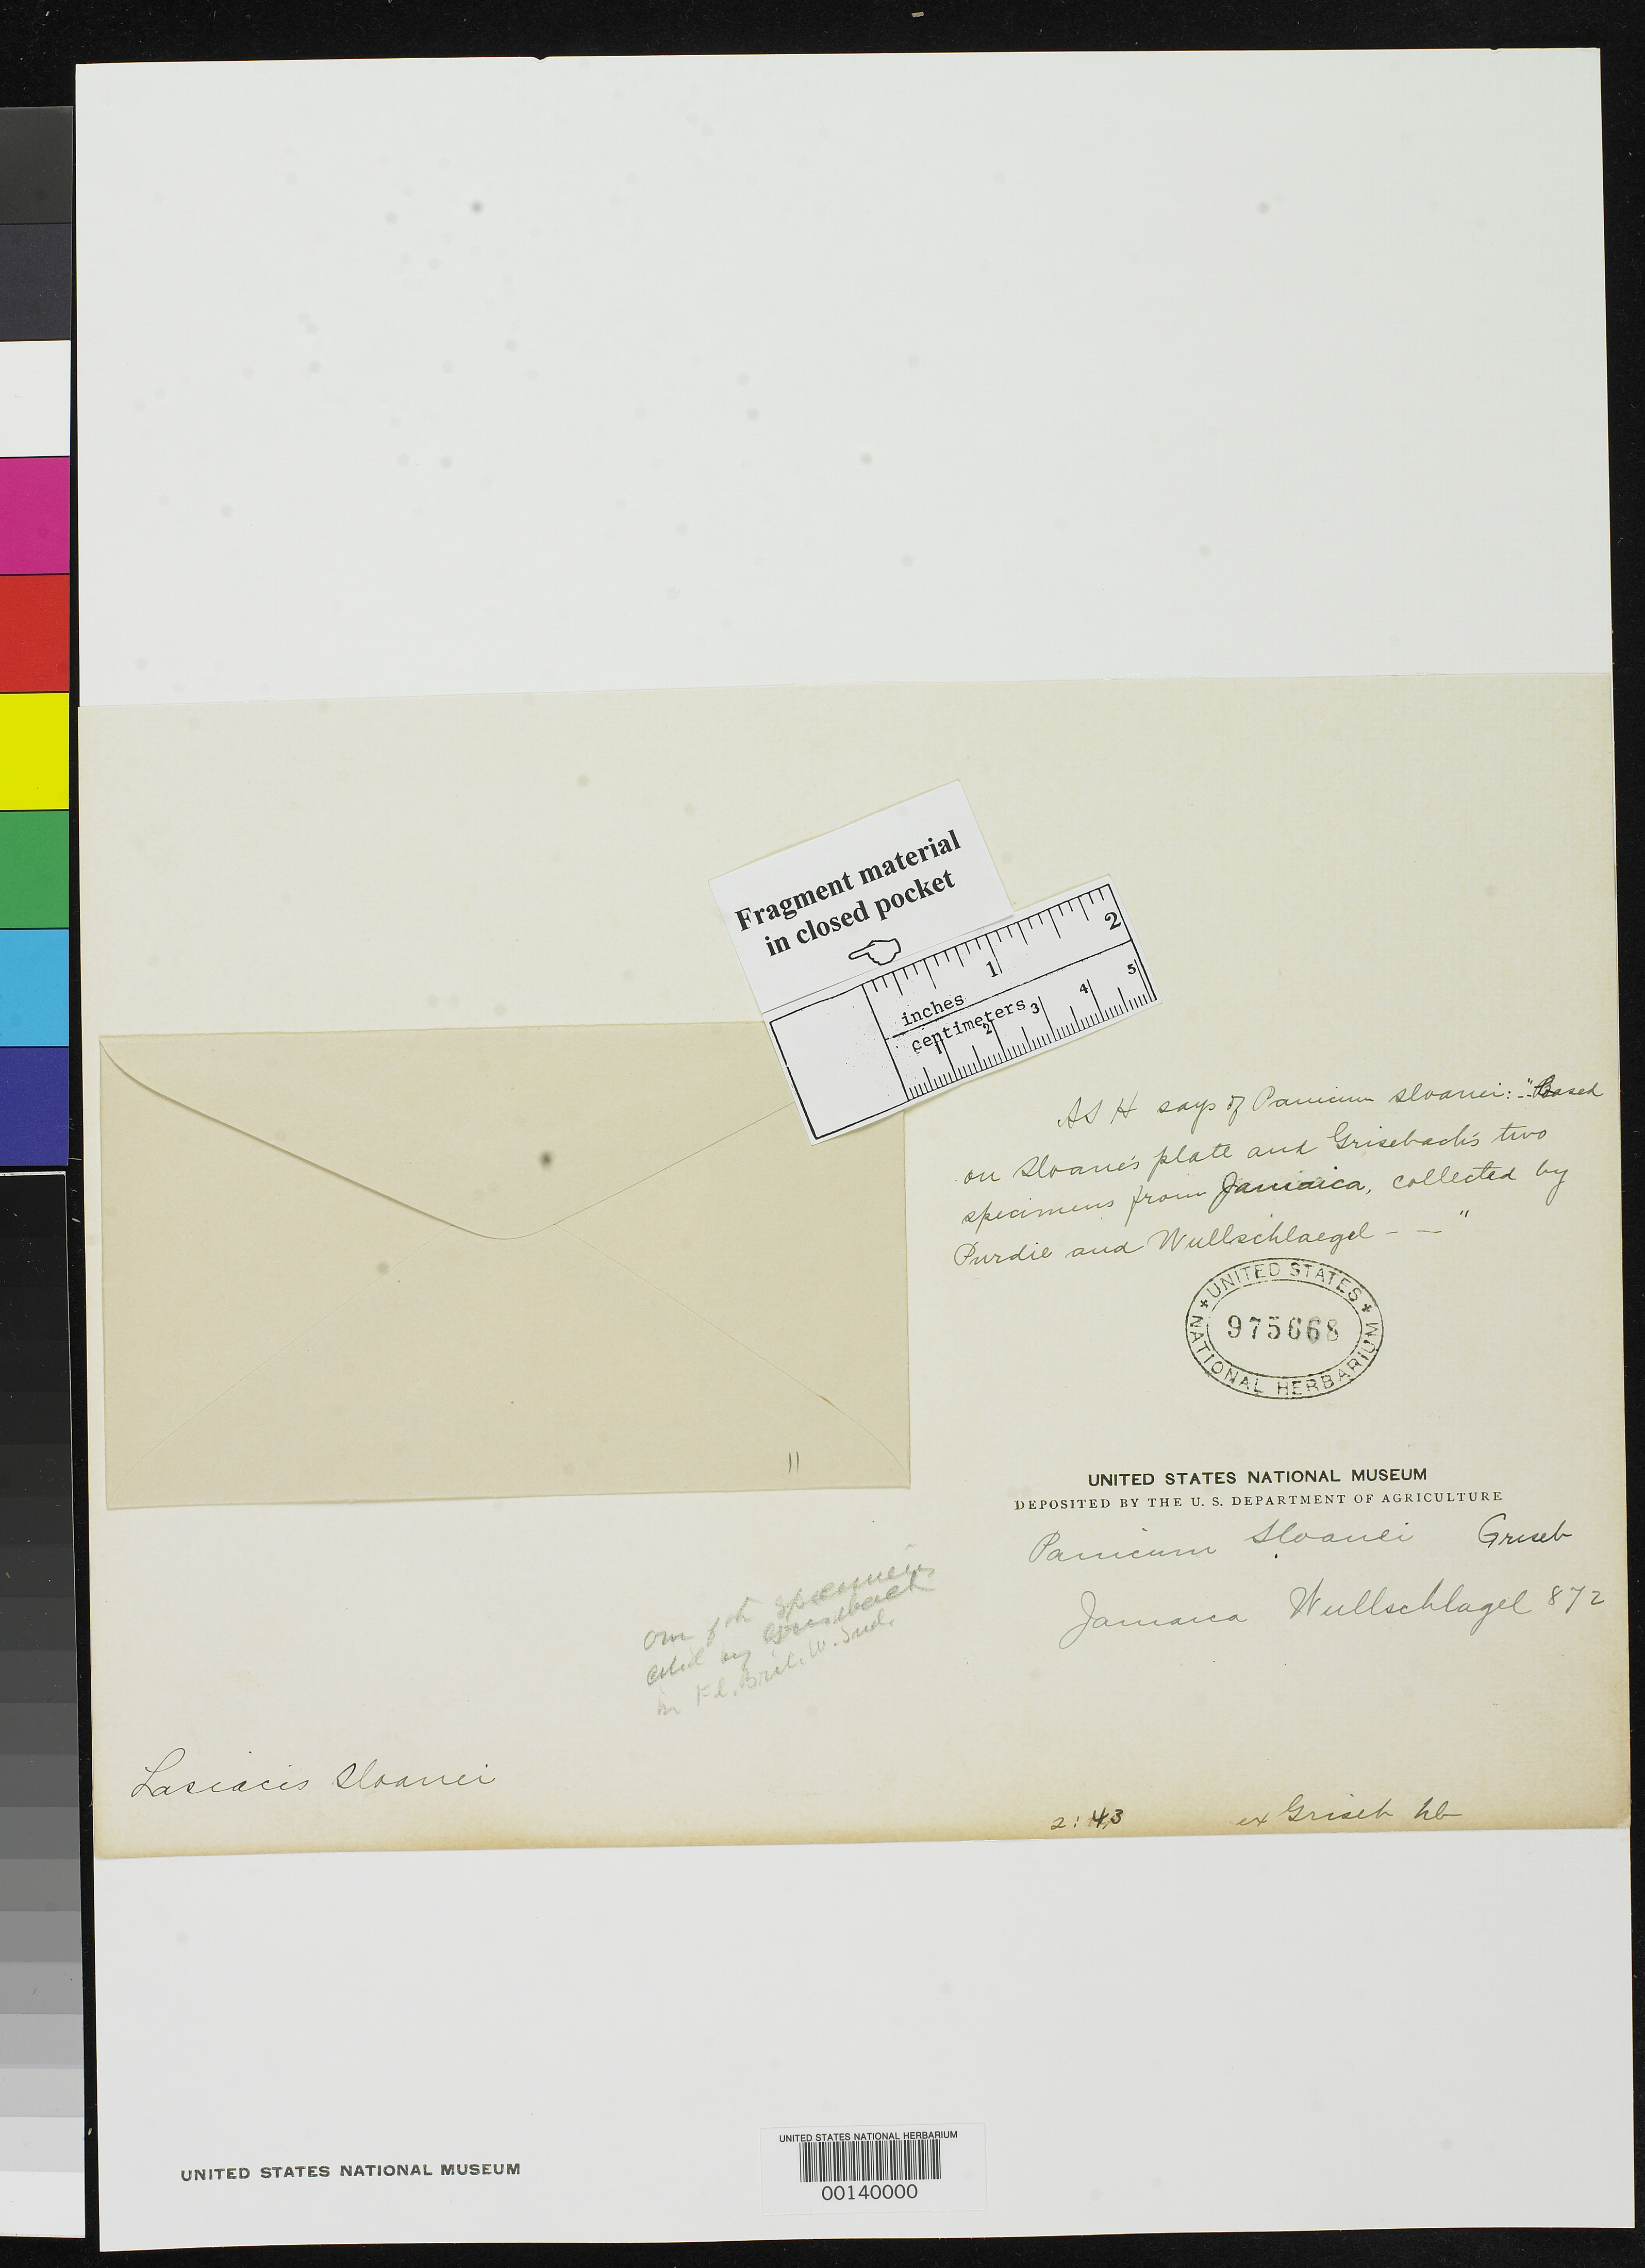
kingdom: Plantae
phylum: Tracheophyta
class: Liliopsida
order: Poales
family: Poaceae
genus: Panicum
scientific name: Panicum sloanei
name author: Griseb.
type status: Type Fragment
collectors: H. R. Wullschlaegel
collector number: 872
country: Jamaica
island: Greater Antilles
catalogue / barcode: US 975668